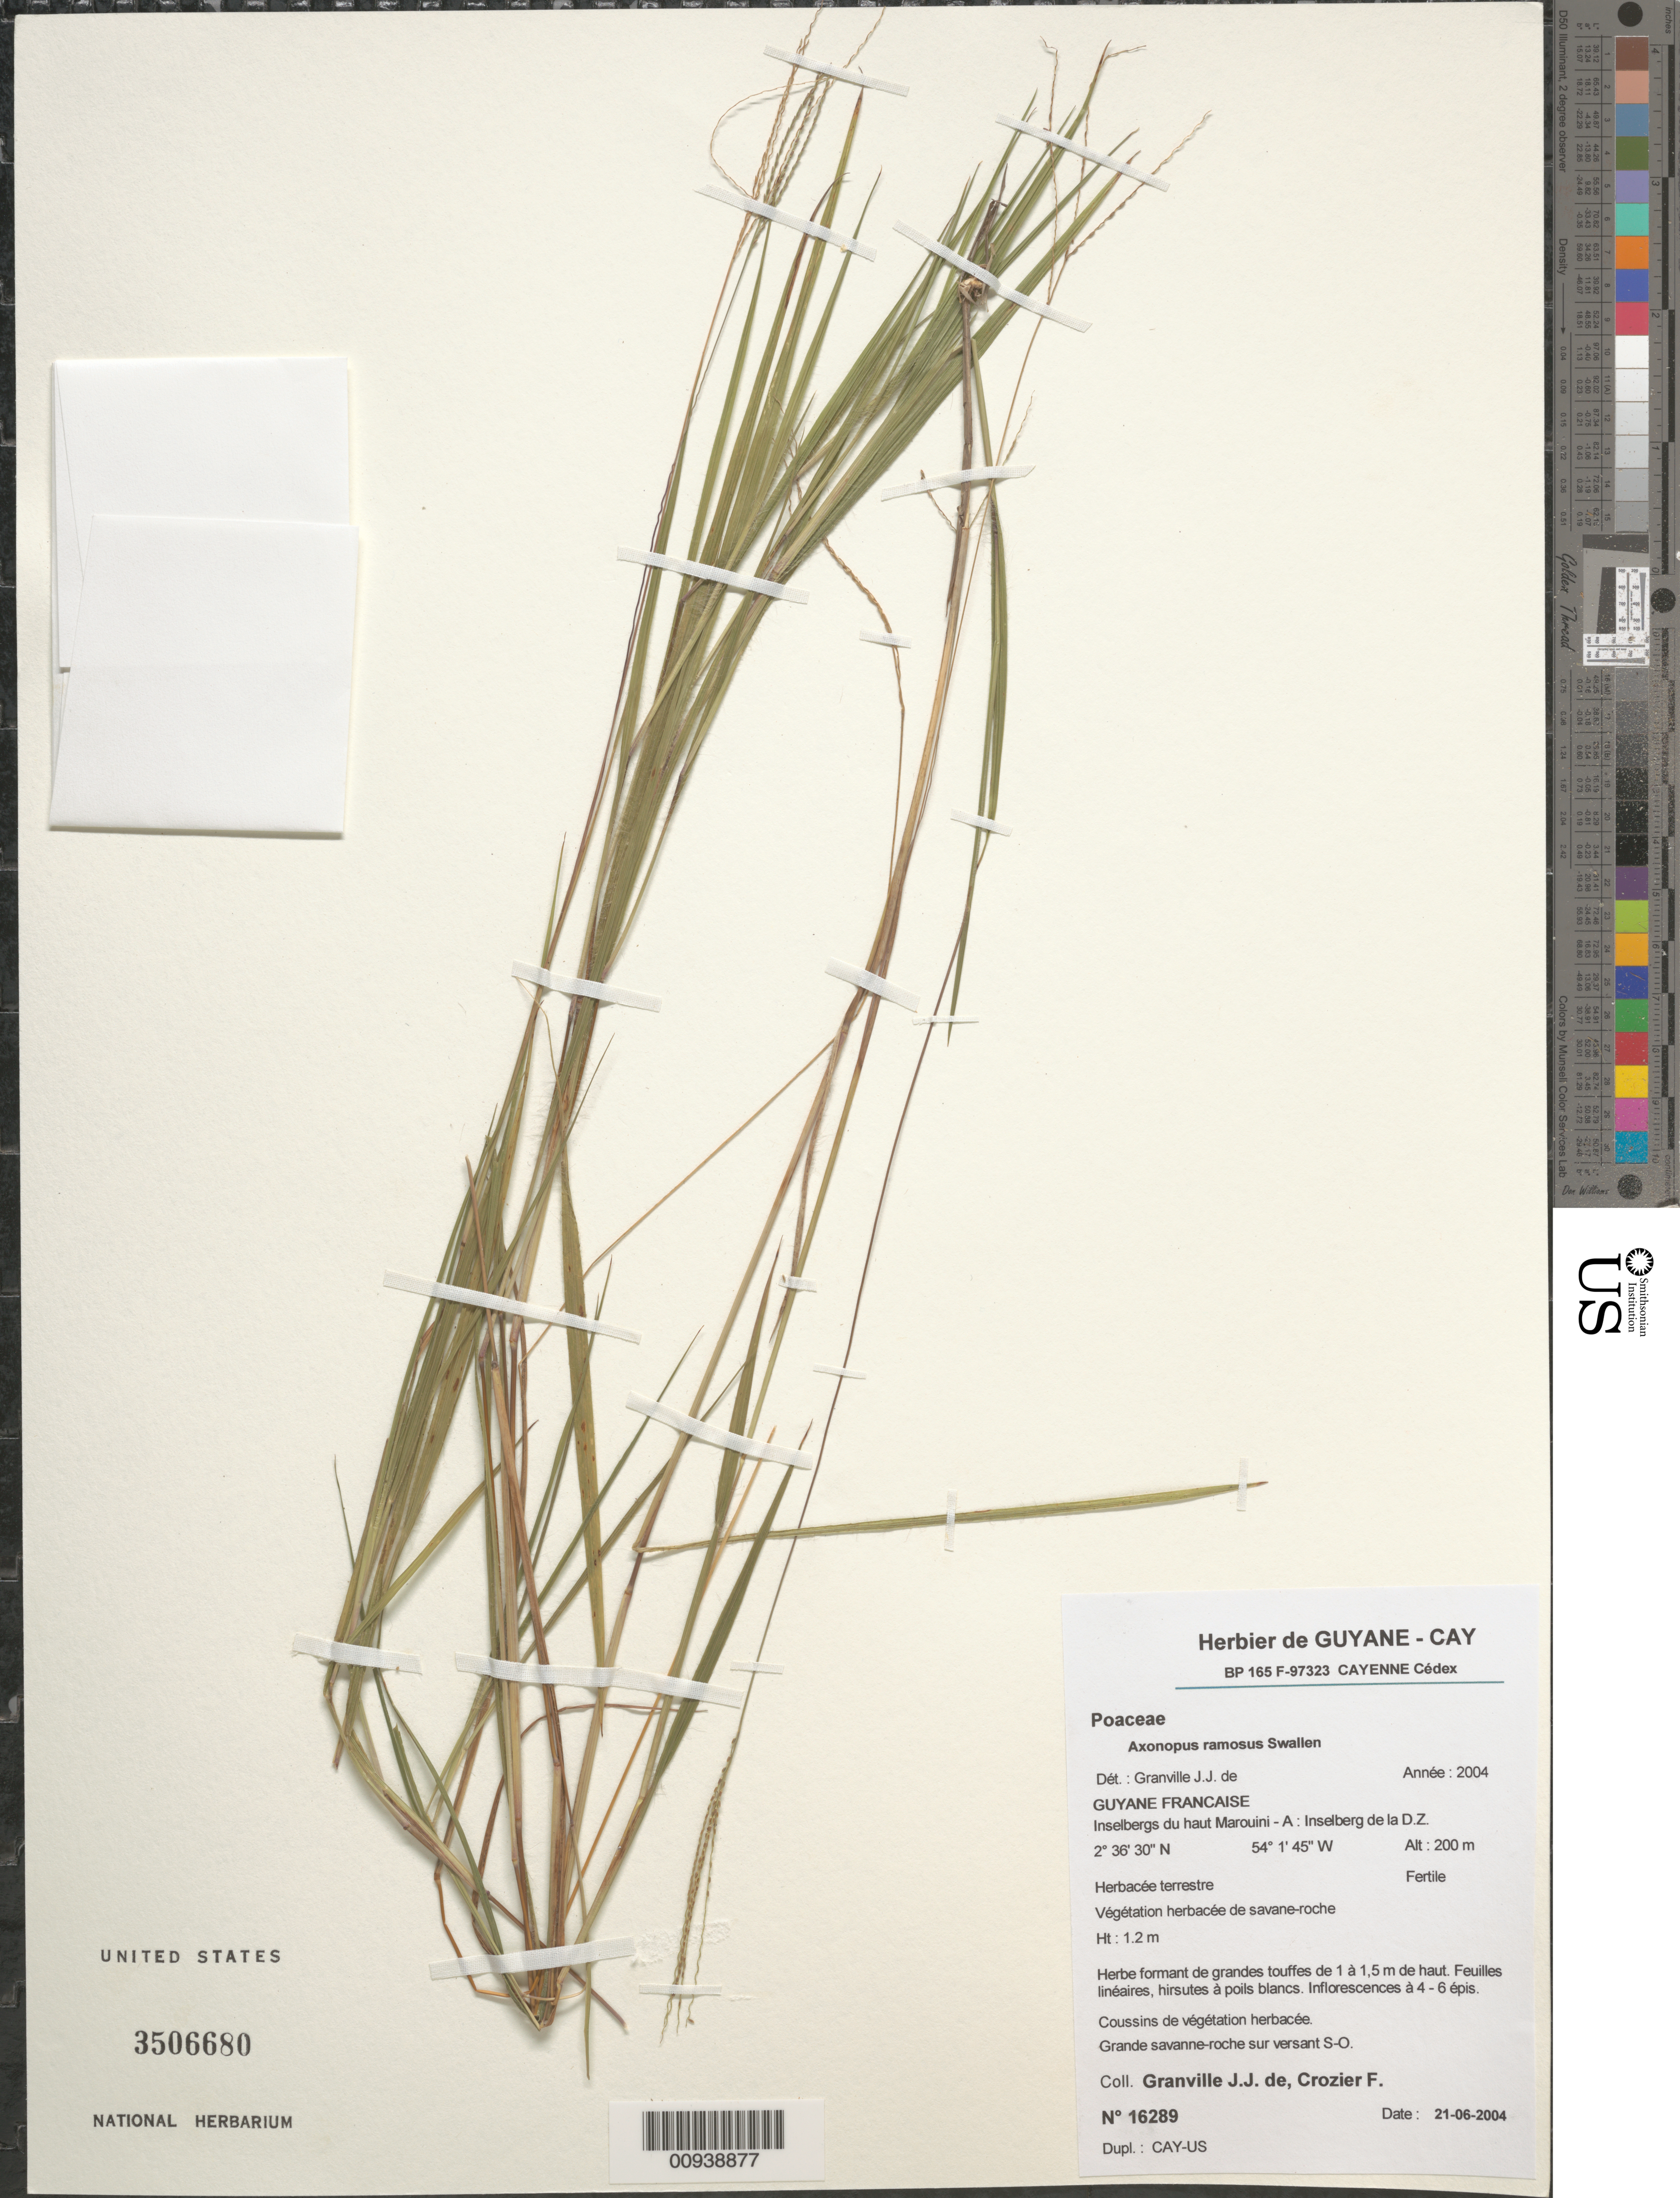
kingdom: Plantae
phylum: Tracheophyta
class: Liliopsida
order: Poales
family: Poaceae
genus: Axonopus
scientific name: Axonopus ramosus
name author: Swallen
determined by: Granville, J. J. de, (CAY), Institut de Recherche pour le Developpement (IRD) (FRENCH GUIANA)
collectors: J.-J. de Granville & F. Crozier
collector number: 16289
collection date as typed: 21-Jun-04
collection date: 2004-06-21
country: French Guiana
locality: Haut Marouini-A; Inselberg de la D.Z.; grande savanne-roche sur versant S-O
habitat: Végétation herbacée de savane-roche sur versant S-O, coussins de végétation herbacée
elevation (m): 200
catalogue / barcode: US 3506680